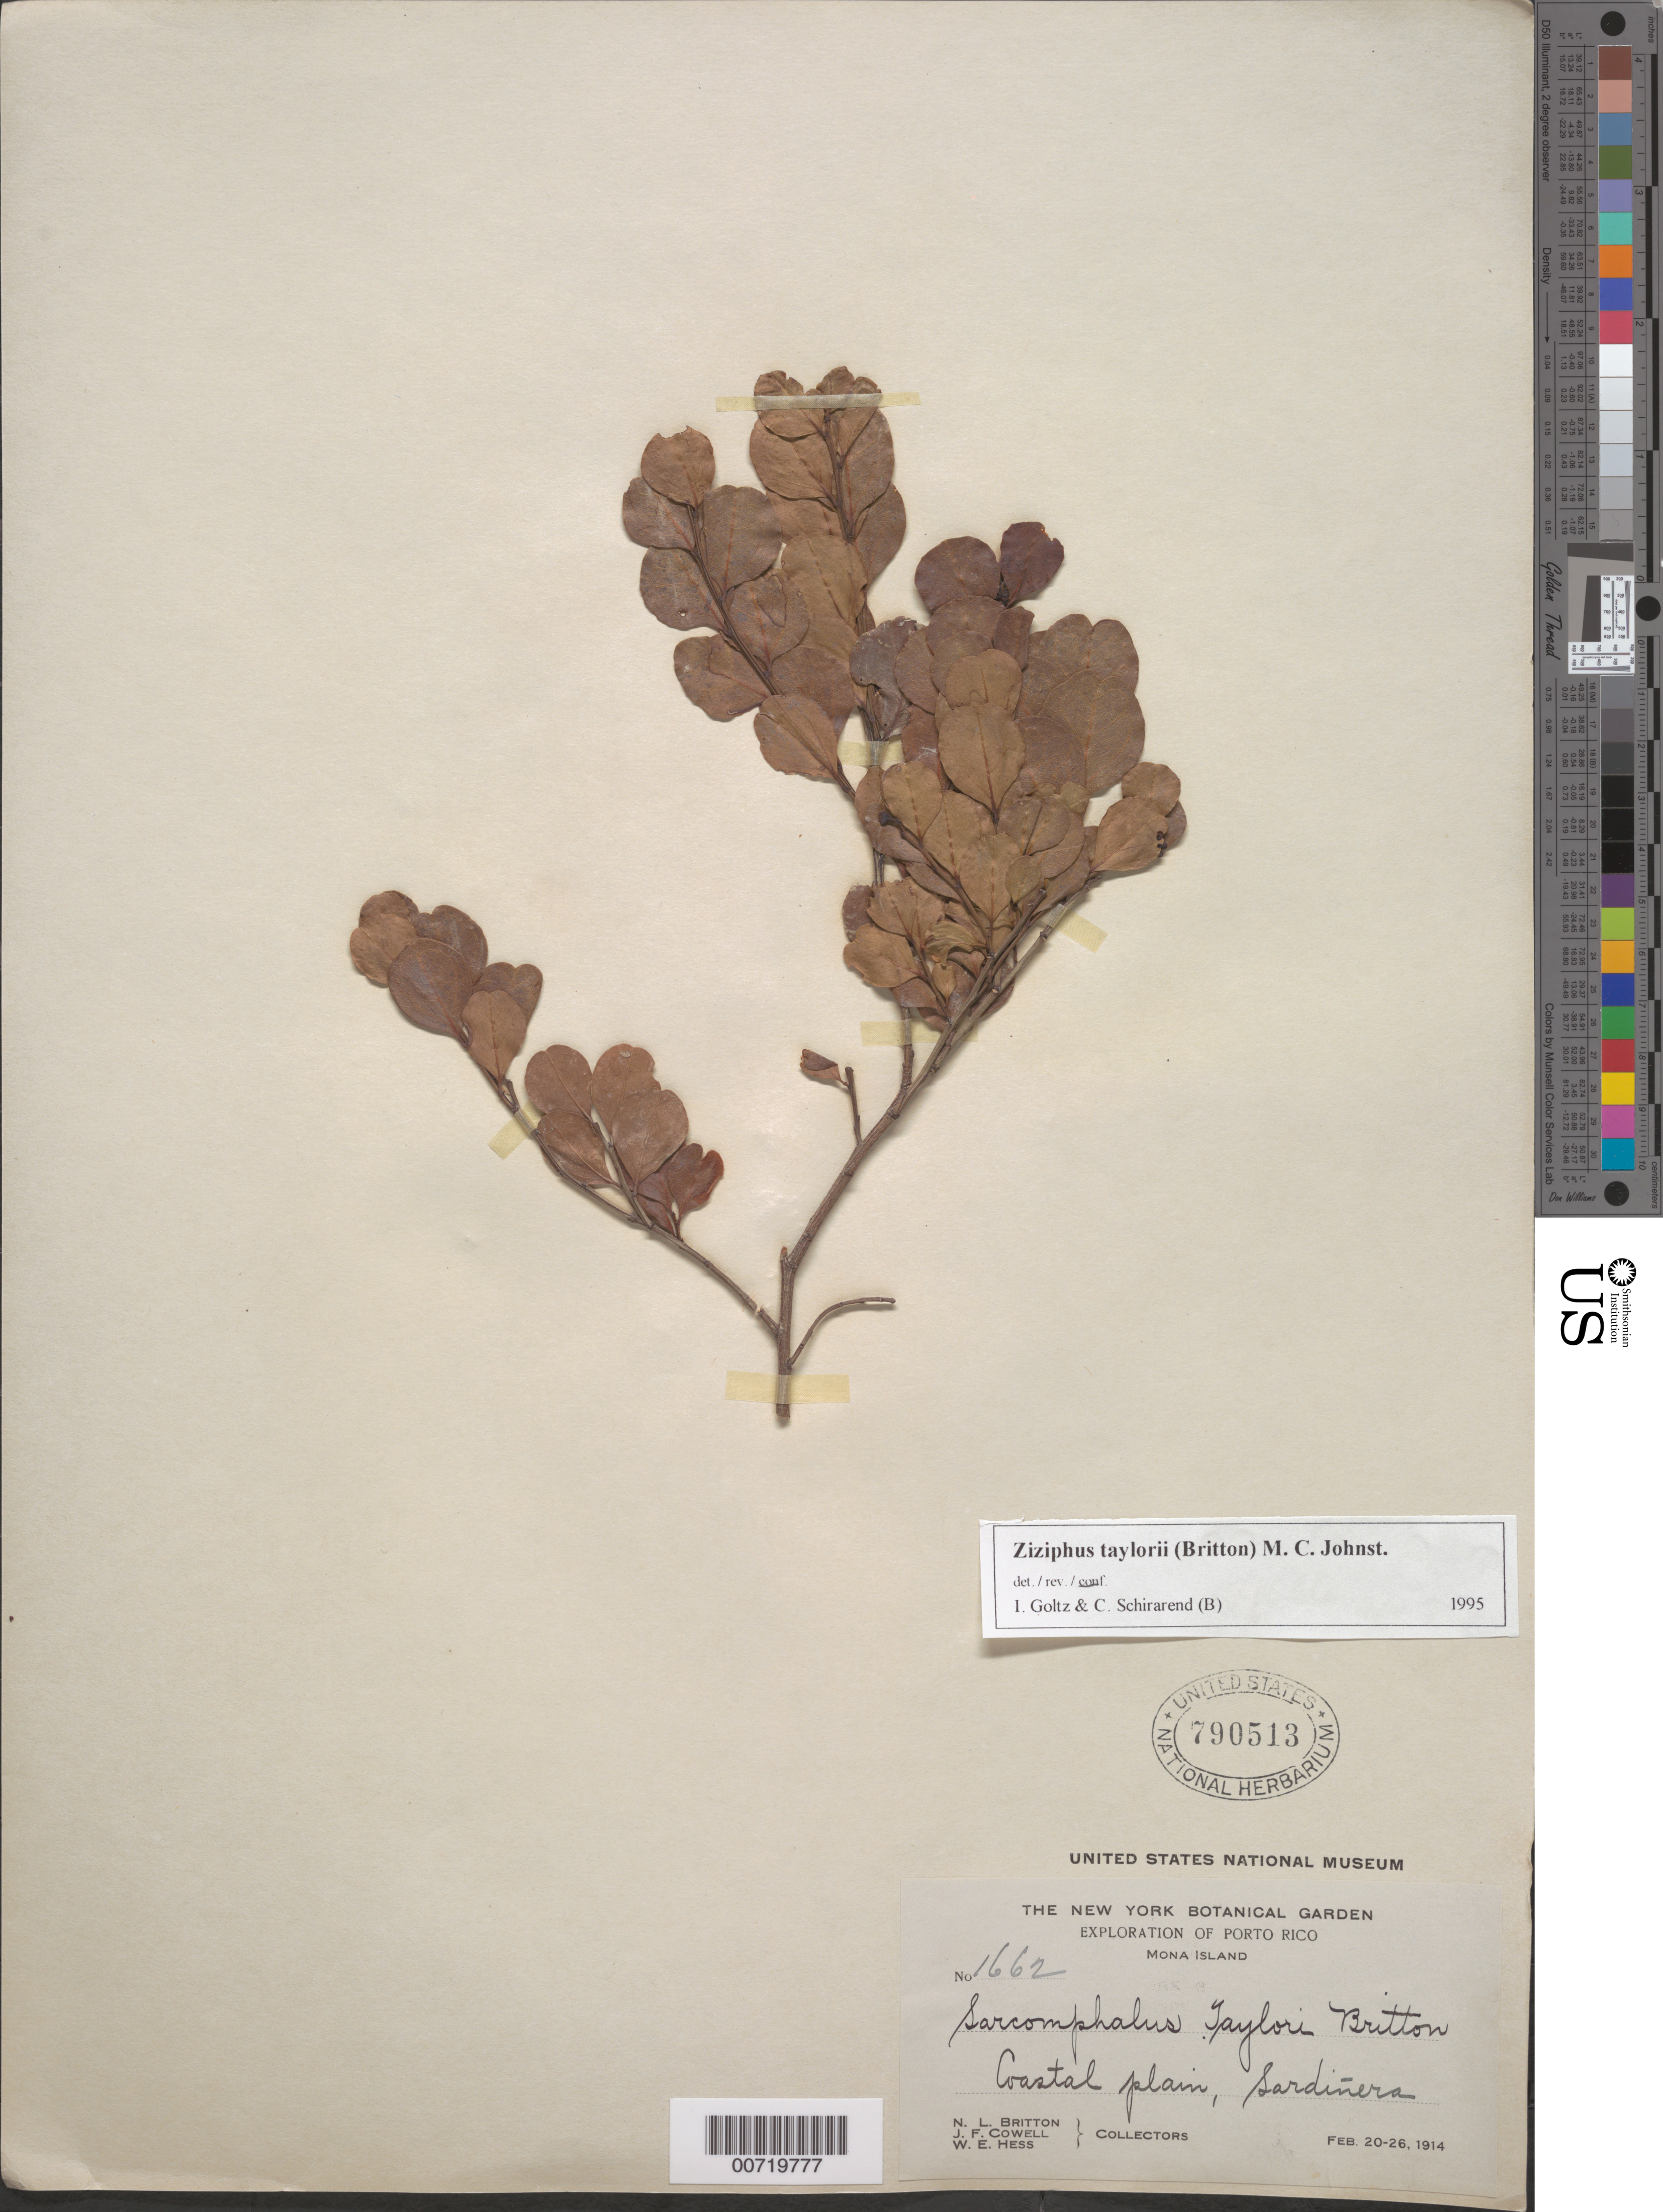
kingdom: Plantae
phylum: Tracheophyta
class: Magnoliopsida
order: Rosales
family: Rhamnaceae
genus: Sarcomphalus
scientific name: Sarcomphalus taylorii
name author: Britton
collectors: N. Britton, J. F. Cowell & W. Hess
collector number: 1662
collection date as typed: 20 Feb 1914 to 26 Feb 1914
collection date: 1914-02-20/1914-02-26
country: Puerto Rico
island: Mona I.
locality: Sardinera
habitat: Coastal Plain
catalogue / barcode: US 790513